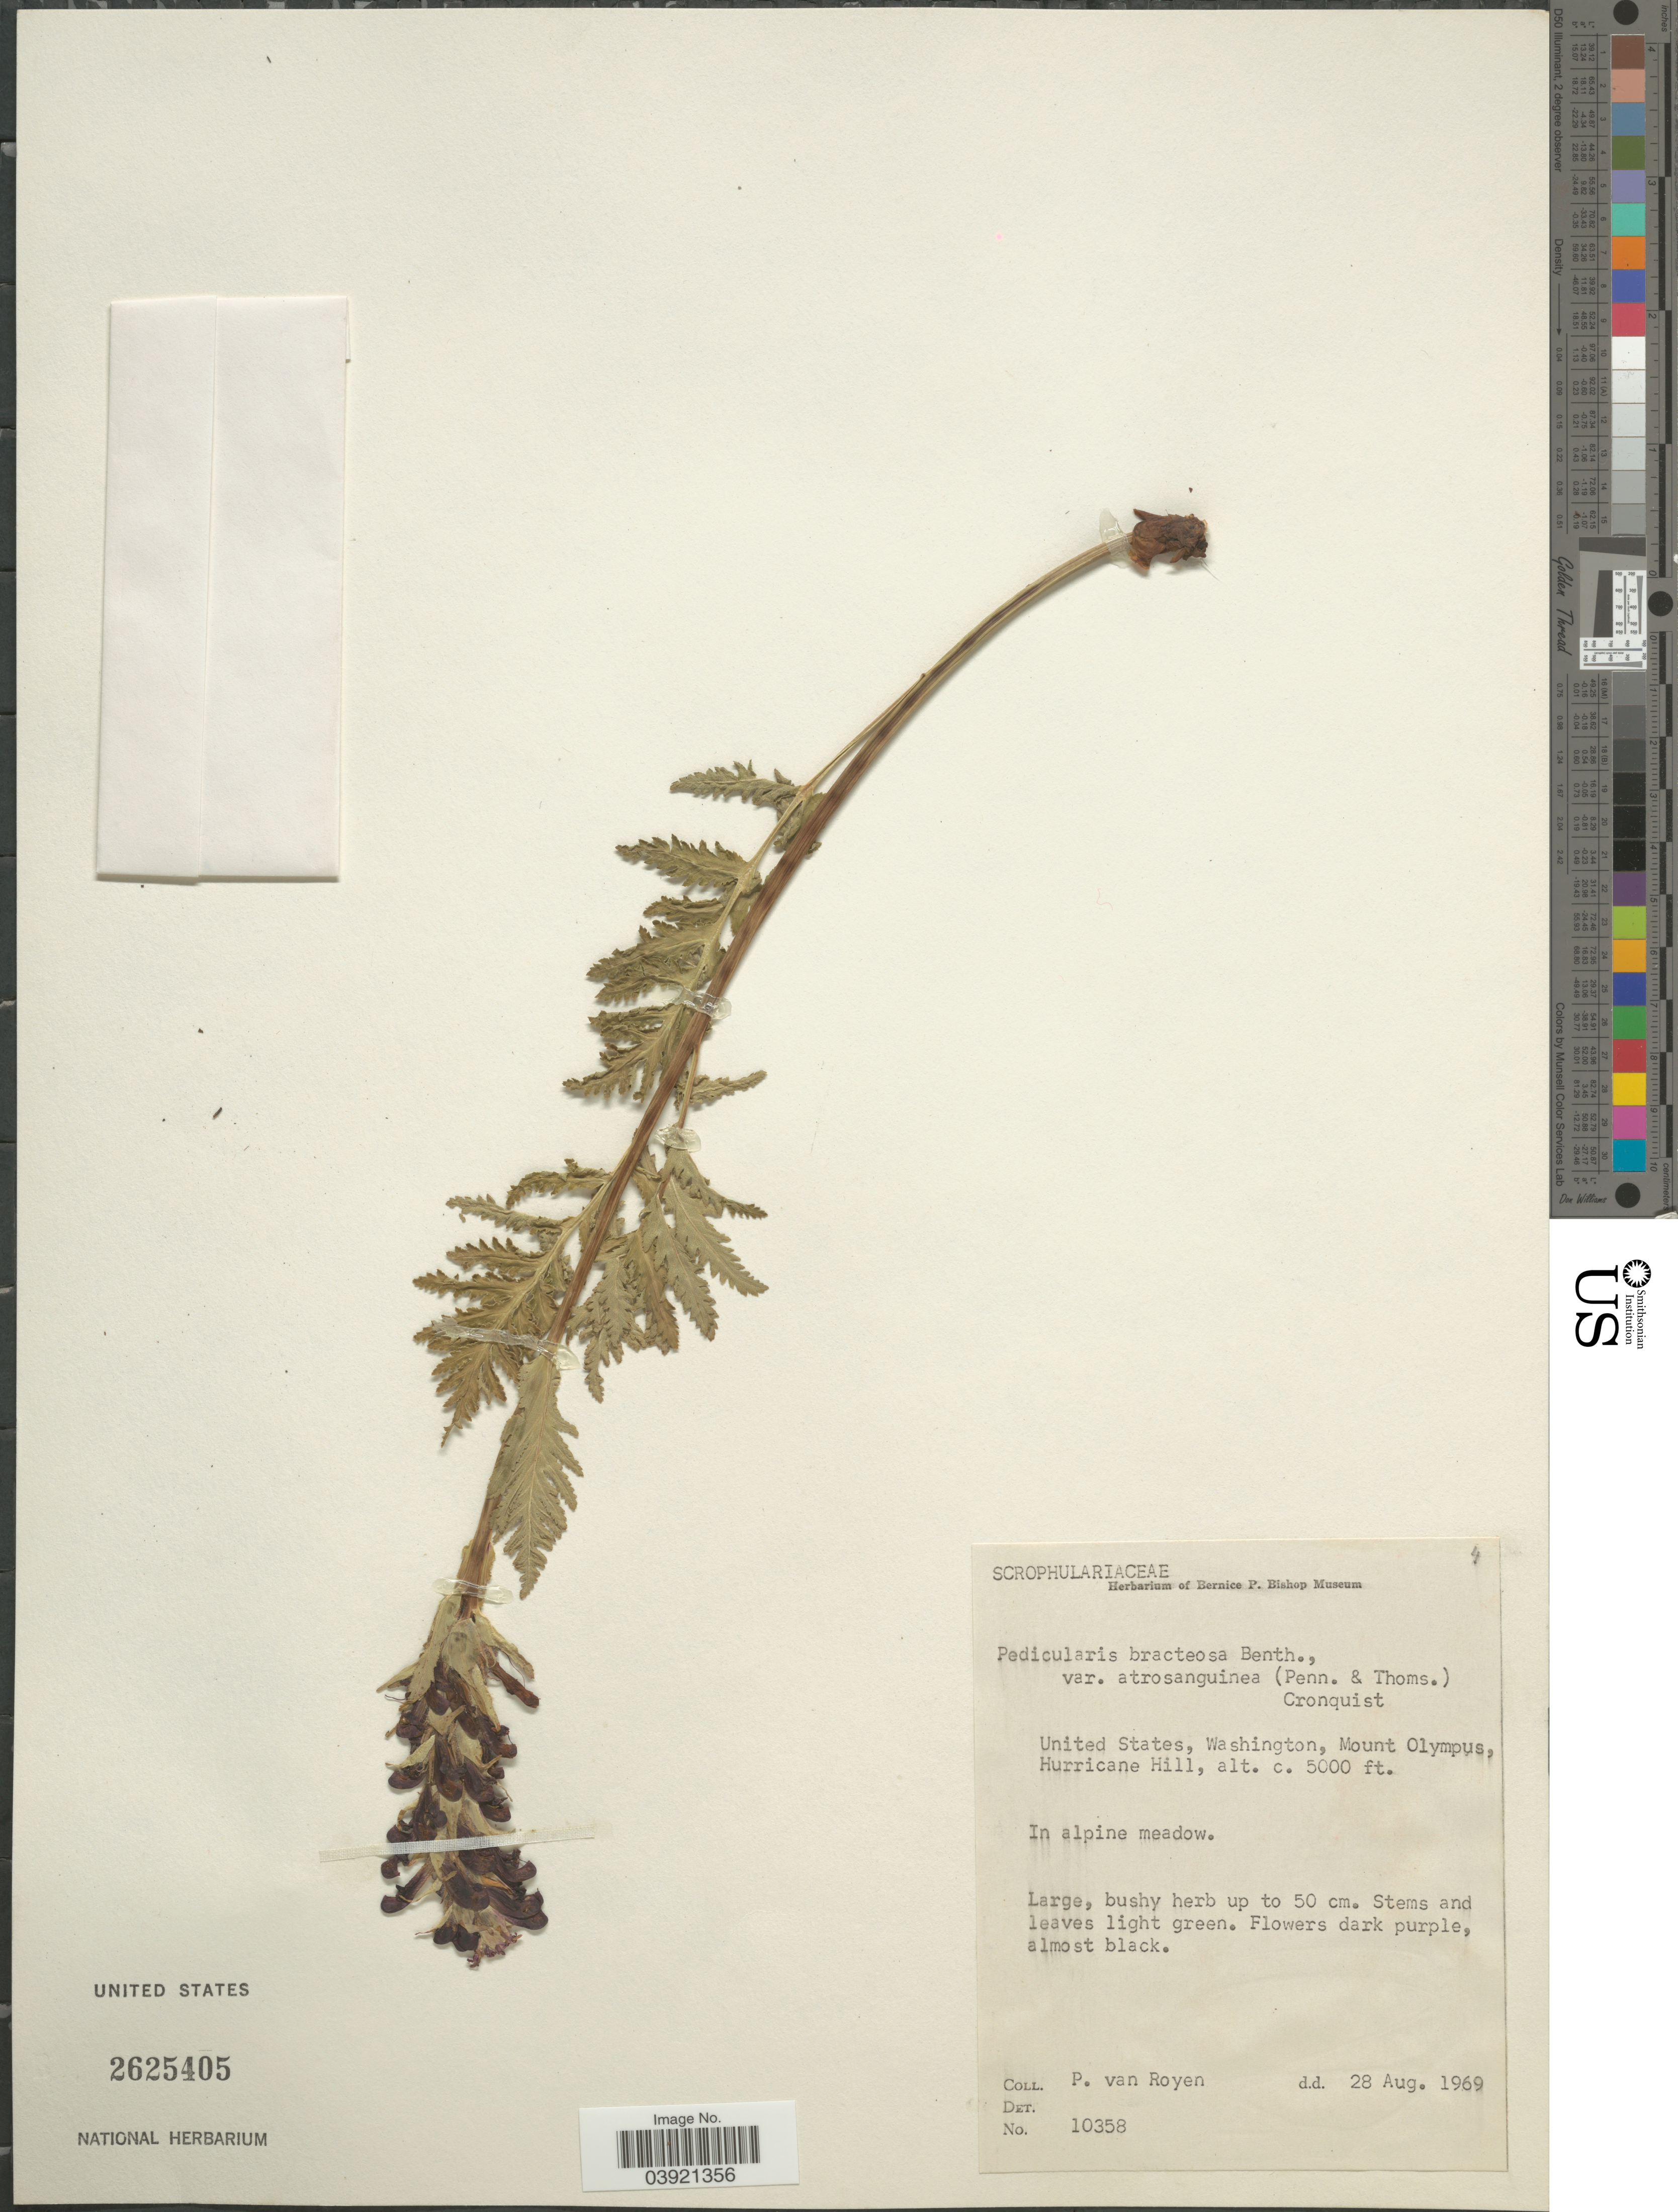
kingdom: Plantae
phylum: Tracheophyta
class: Magnoliopsida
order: Lamiales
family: Orobanchaceae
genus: Pedicularis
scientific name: Pedicularis bracteosa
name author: Benth.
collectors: P. van Royen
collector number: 10358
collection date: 1969-08-28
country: United States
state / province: Washington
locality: Mount Olympus, Hurricane Hill.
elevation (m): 1524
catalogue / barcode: US 2625405